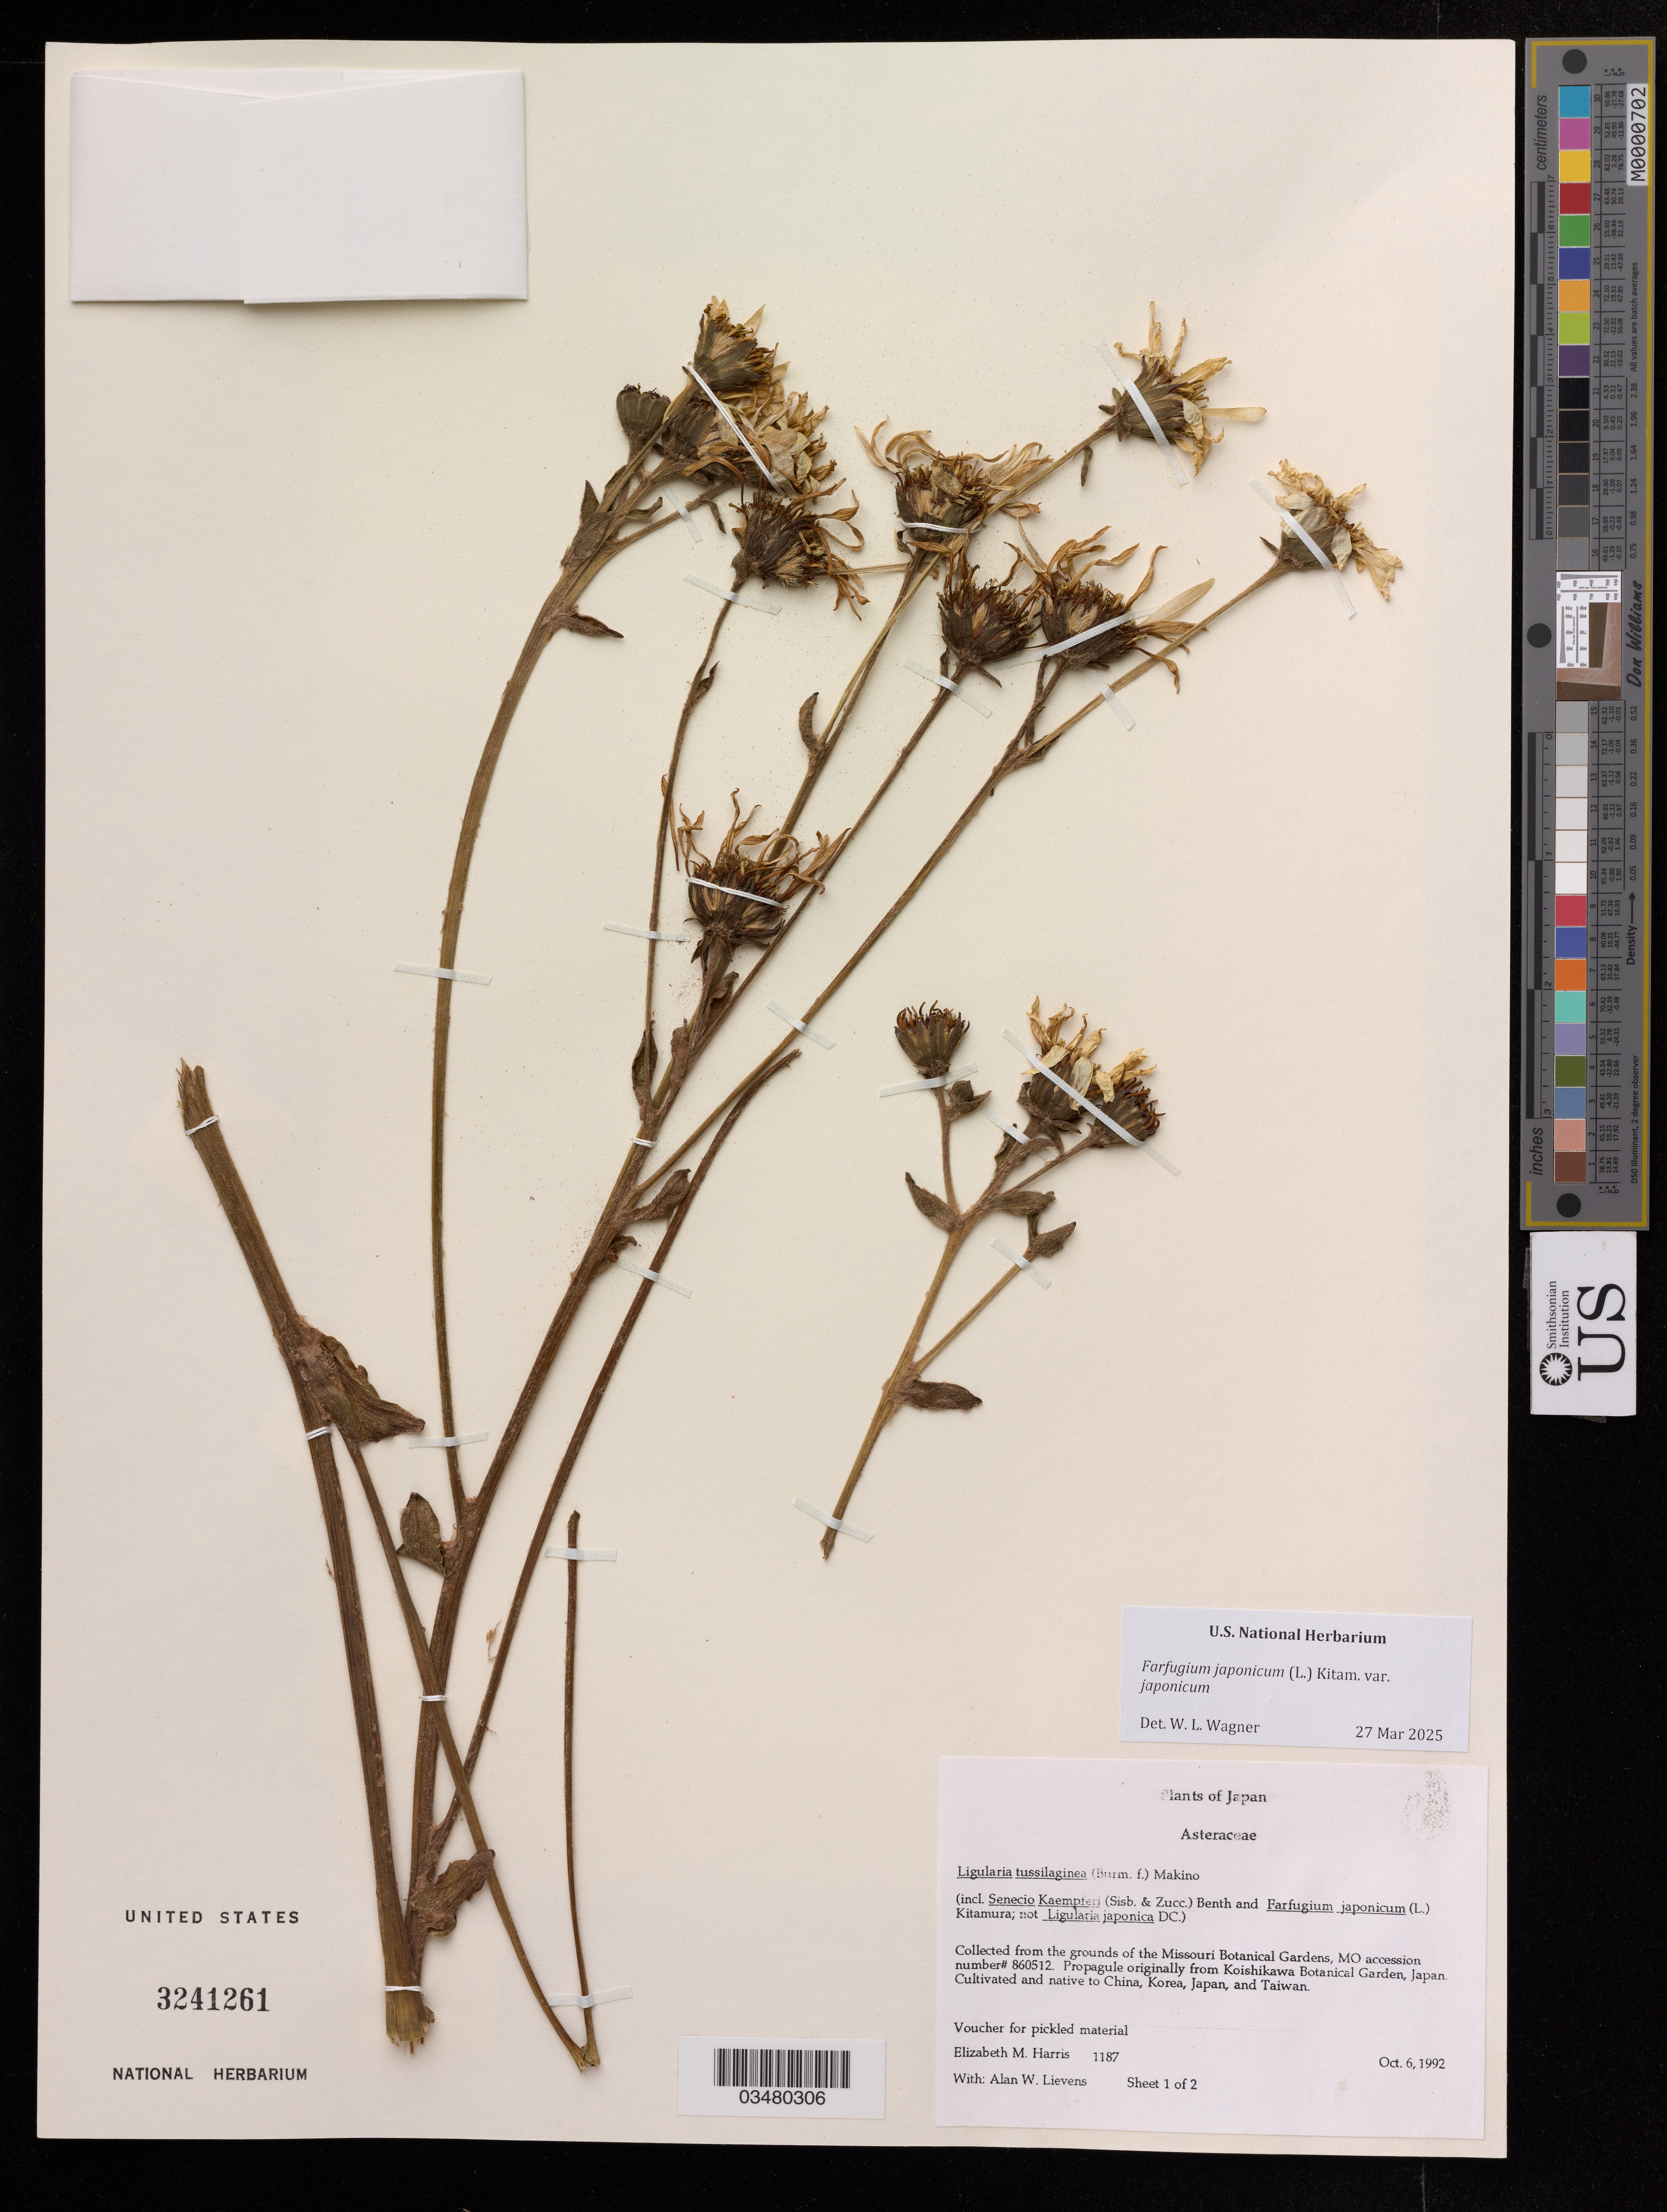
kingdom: Plantae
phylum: Tracheophyta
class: Magnoliopsida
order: Asterales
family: Asteraceae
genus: Farfugium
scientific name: Farfugium japonicum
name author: (L.) Kitam.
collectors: E. M. Harris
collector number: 1187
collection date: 1992-10-06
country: United States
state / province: Missouri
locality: Missouri Botanical Garden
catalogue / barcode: US 3241261